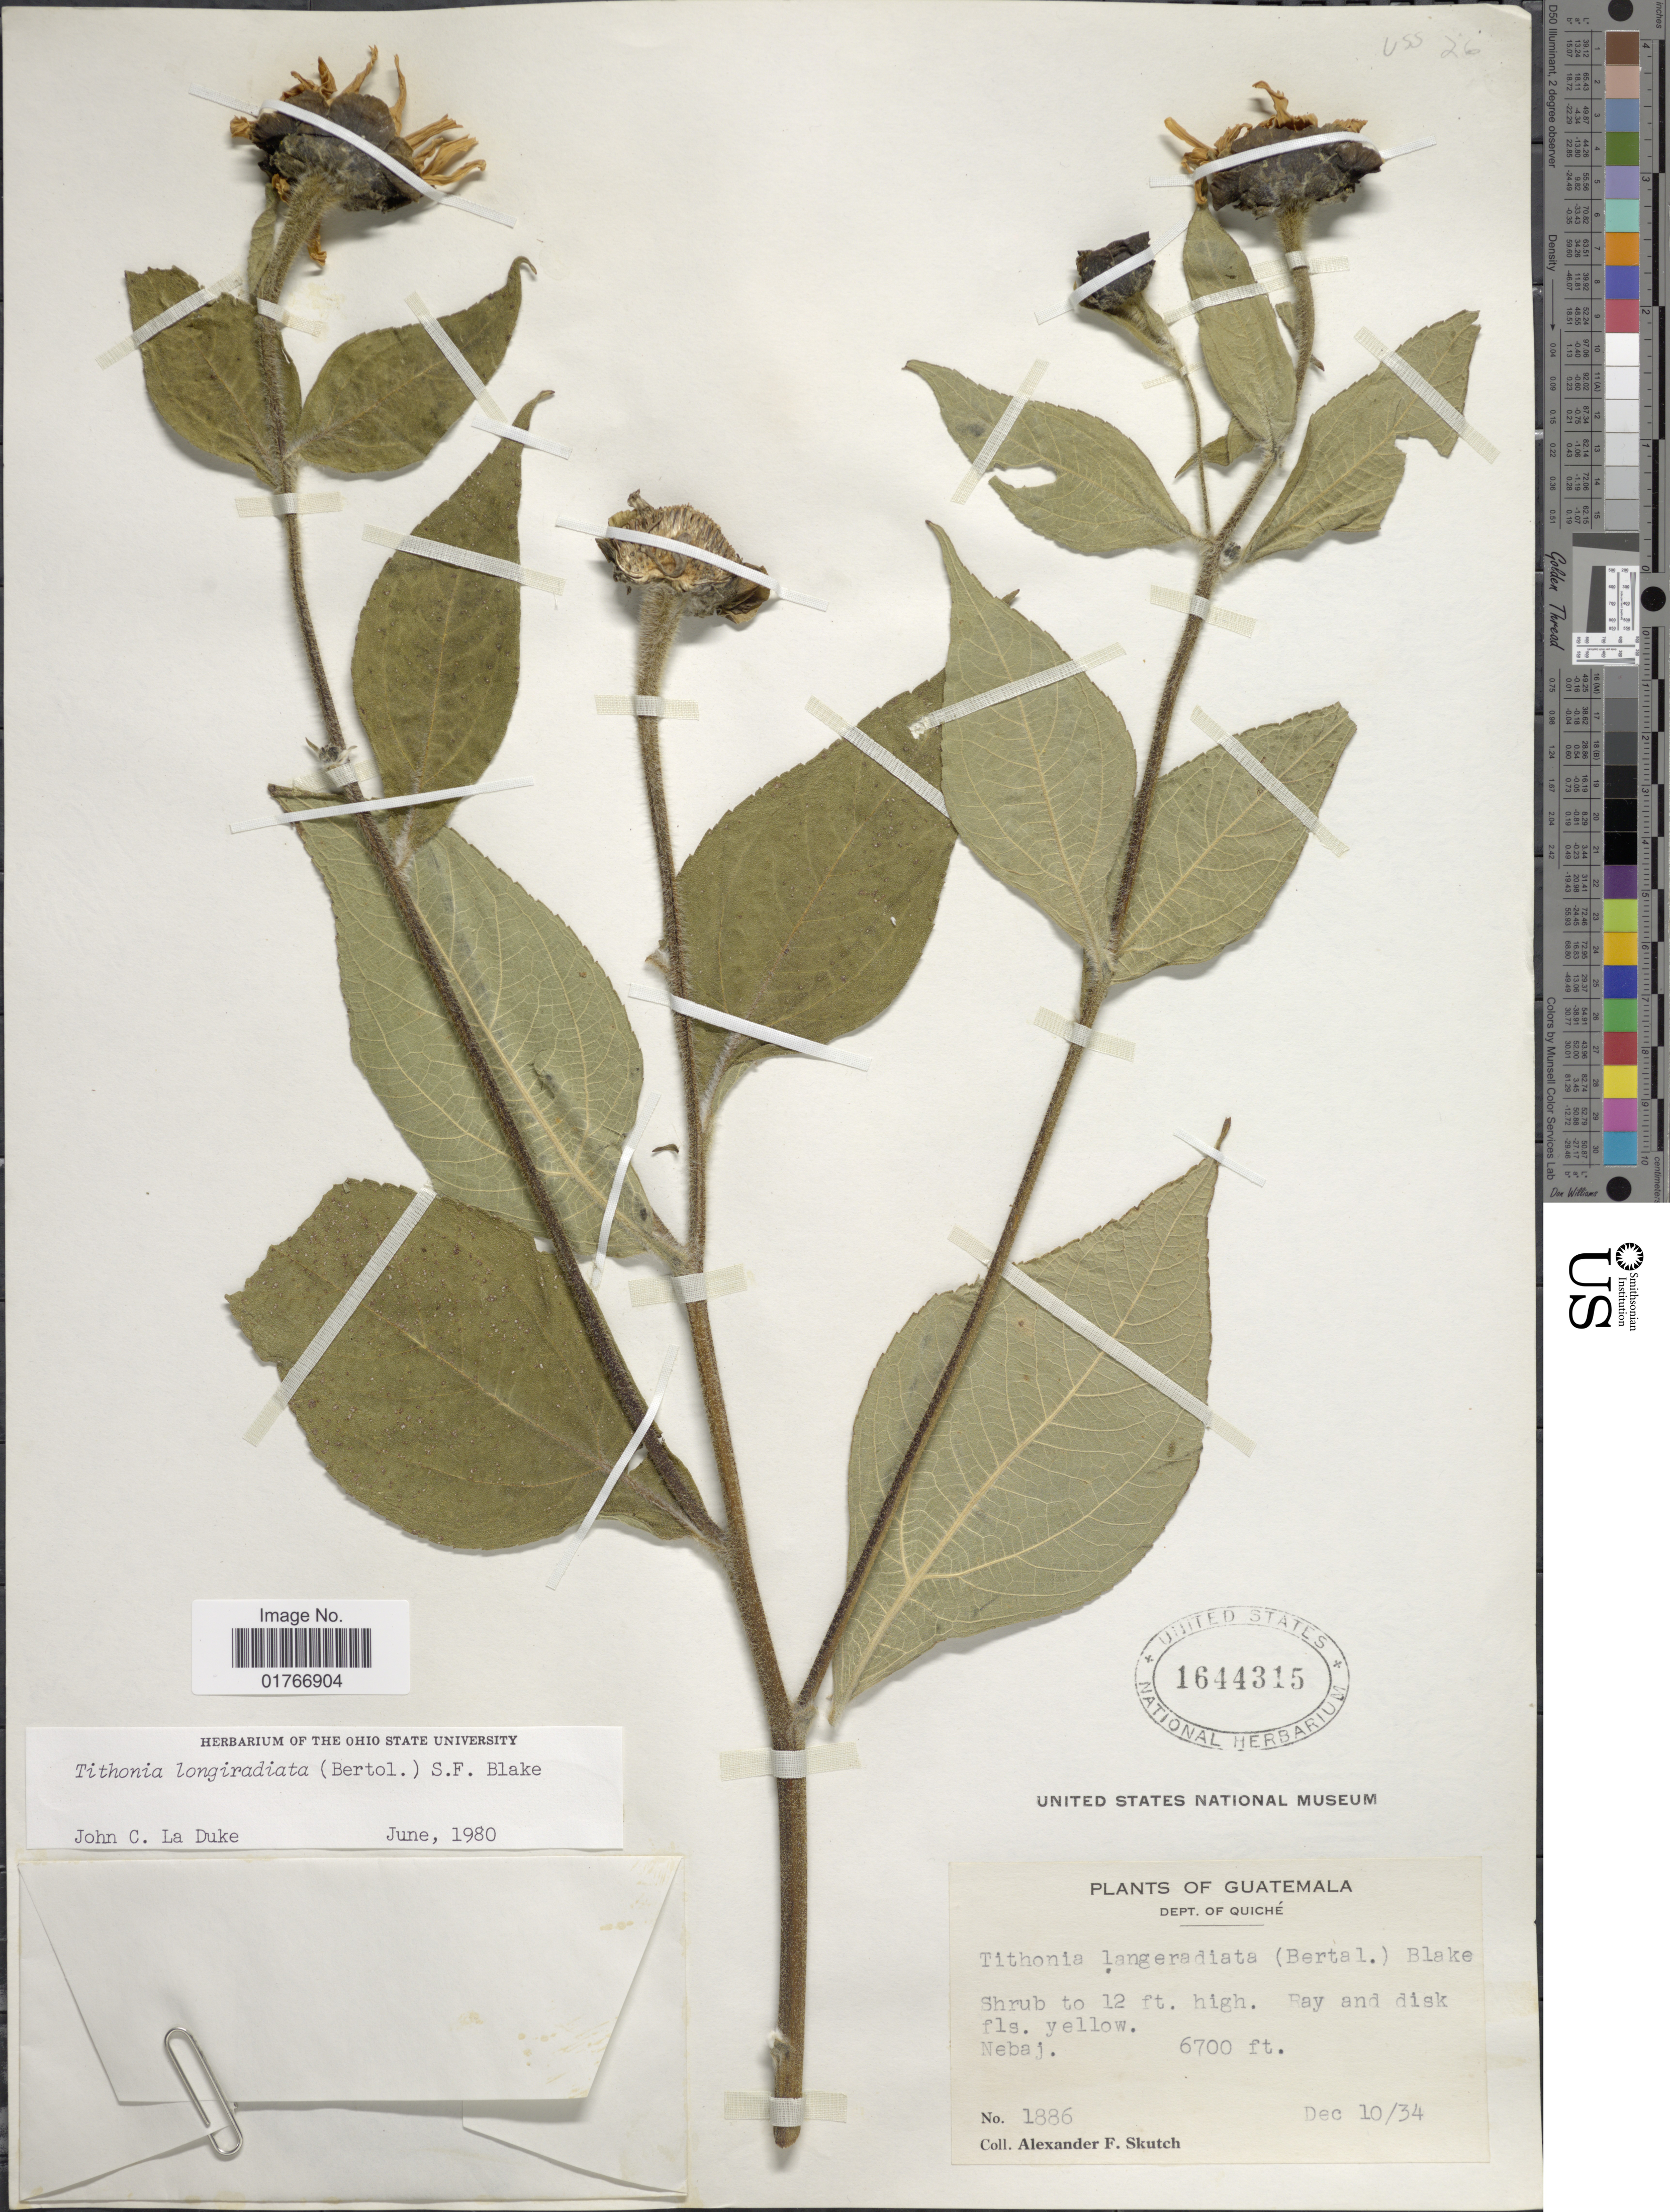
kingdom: Plantae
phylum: Tracheophyta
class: Magnoliopsida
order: Asterales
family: Asteraceae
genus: Tithonia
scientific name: Tithonia longiradiata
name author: (Bertol.) S.F. Blake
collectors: A. F. Skutch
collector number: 1886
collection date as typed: Transcribed d/m/y: 10/12/34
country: Guatemala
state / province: El Quiché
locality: Nebaj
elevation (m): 2042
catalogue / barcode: US 1644315